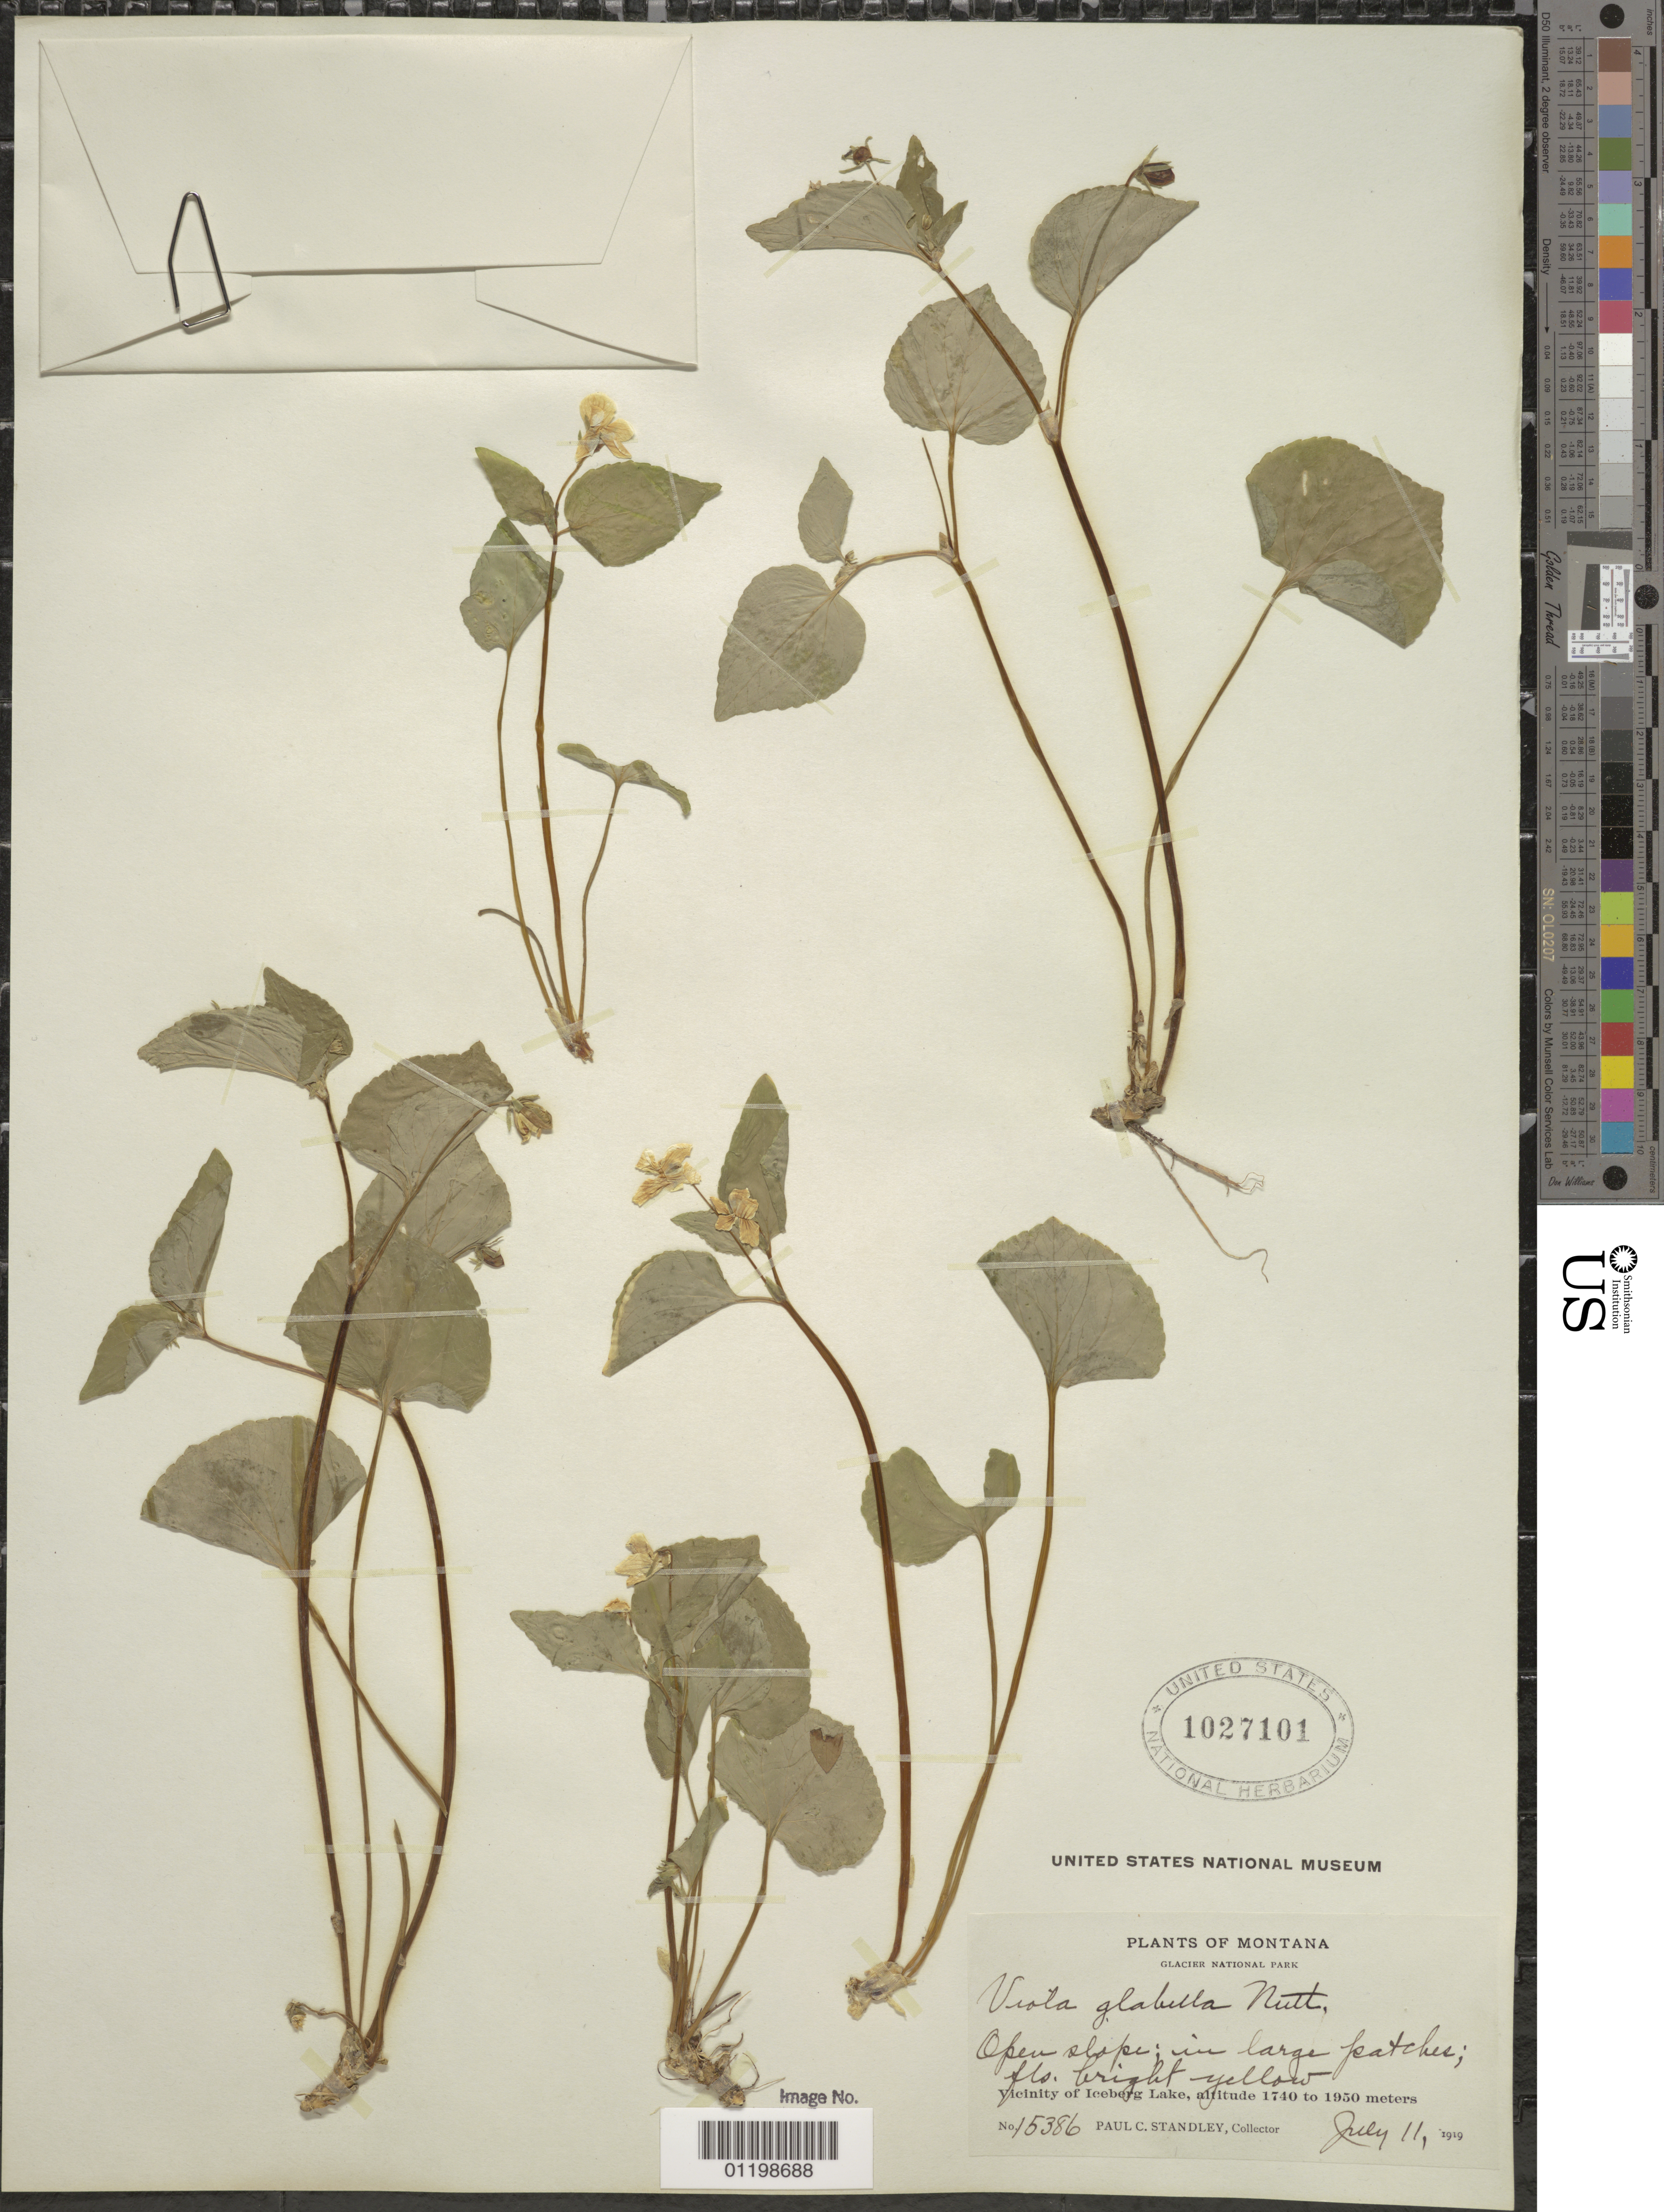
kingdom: Plantae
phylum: Tracheophyta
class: Magnoliopsida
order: Malpighiales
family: Violaceae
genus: Viola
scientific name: Viola glabella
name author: Nutt.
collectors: P. C. Standley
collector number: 15386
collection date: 1919-07-11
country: United States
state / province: Montana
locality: Vicinity of Iceberg Lake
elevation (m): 1740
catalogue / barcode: US 1027101